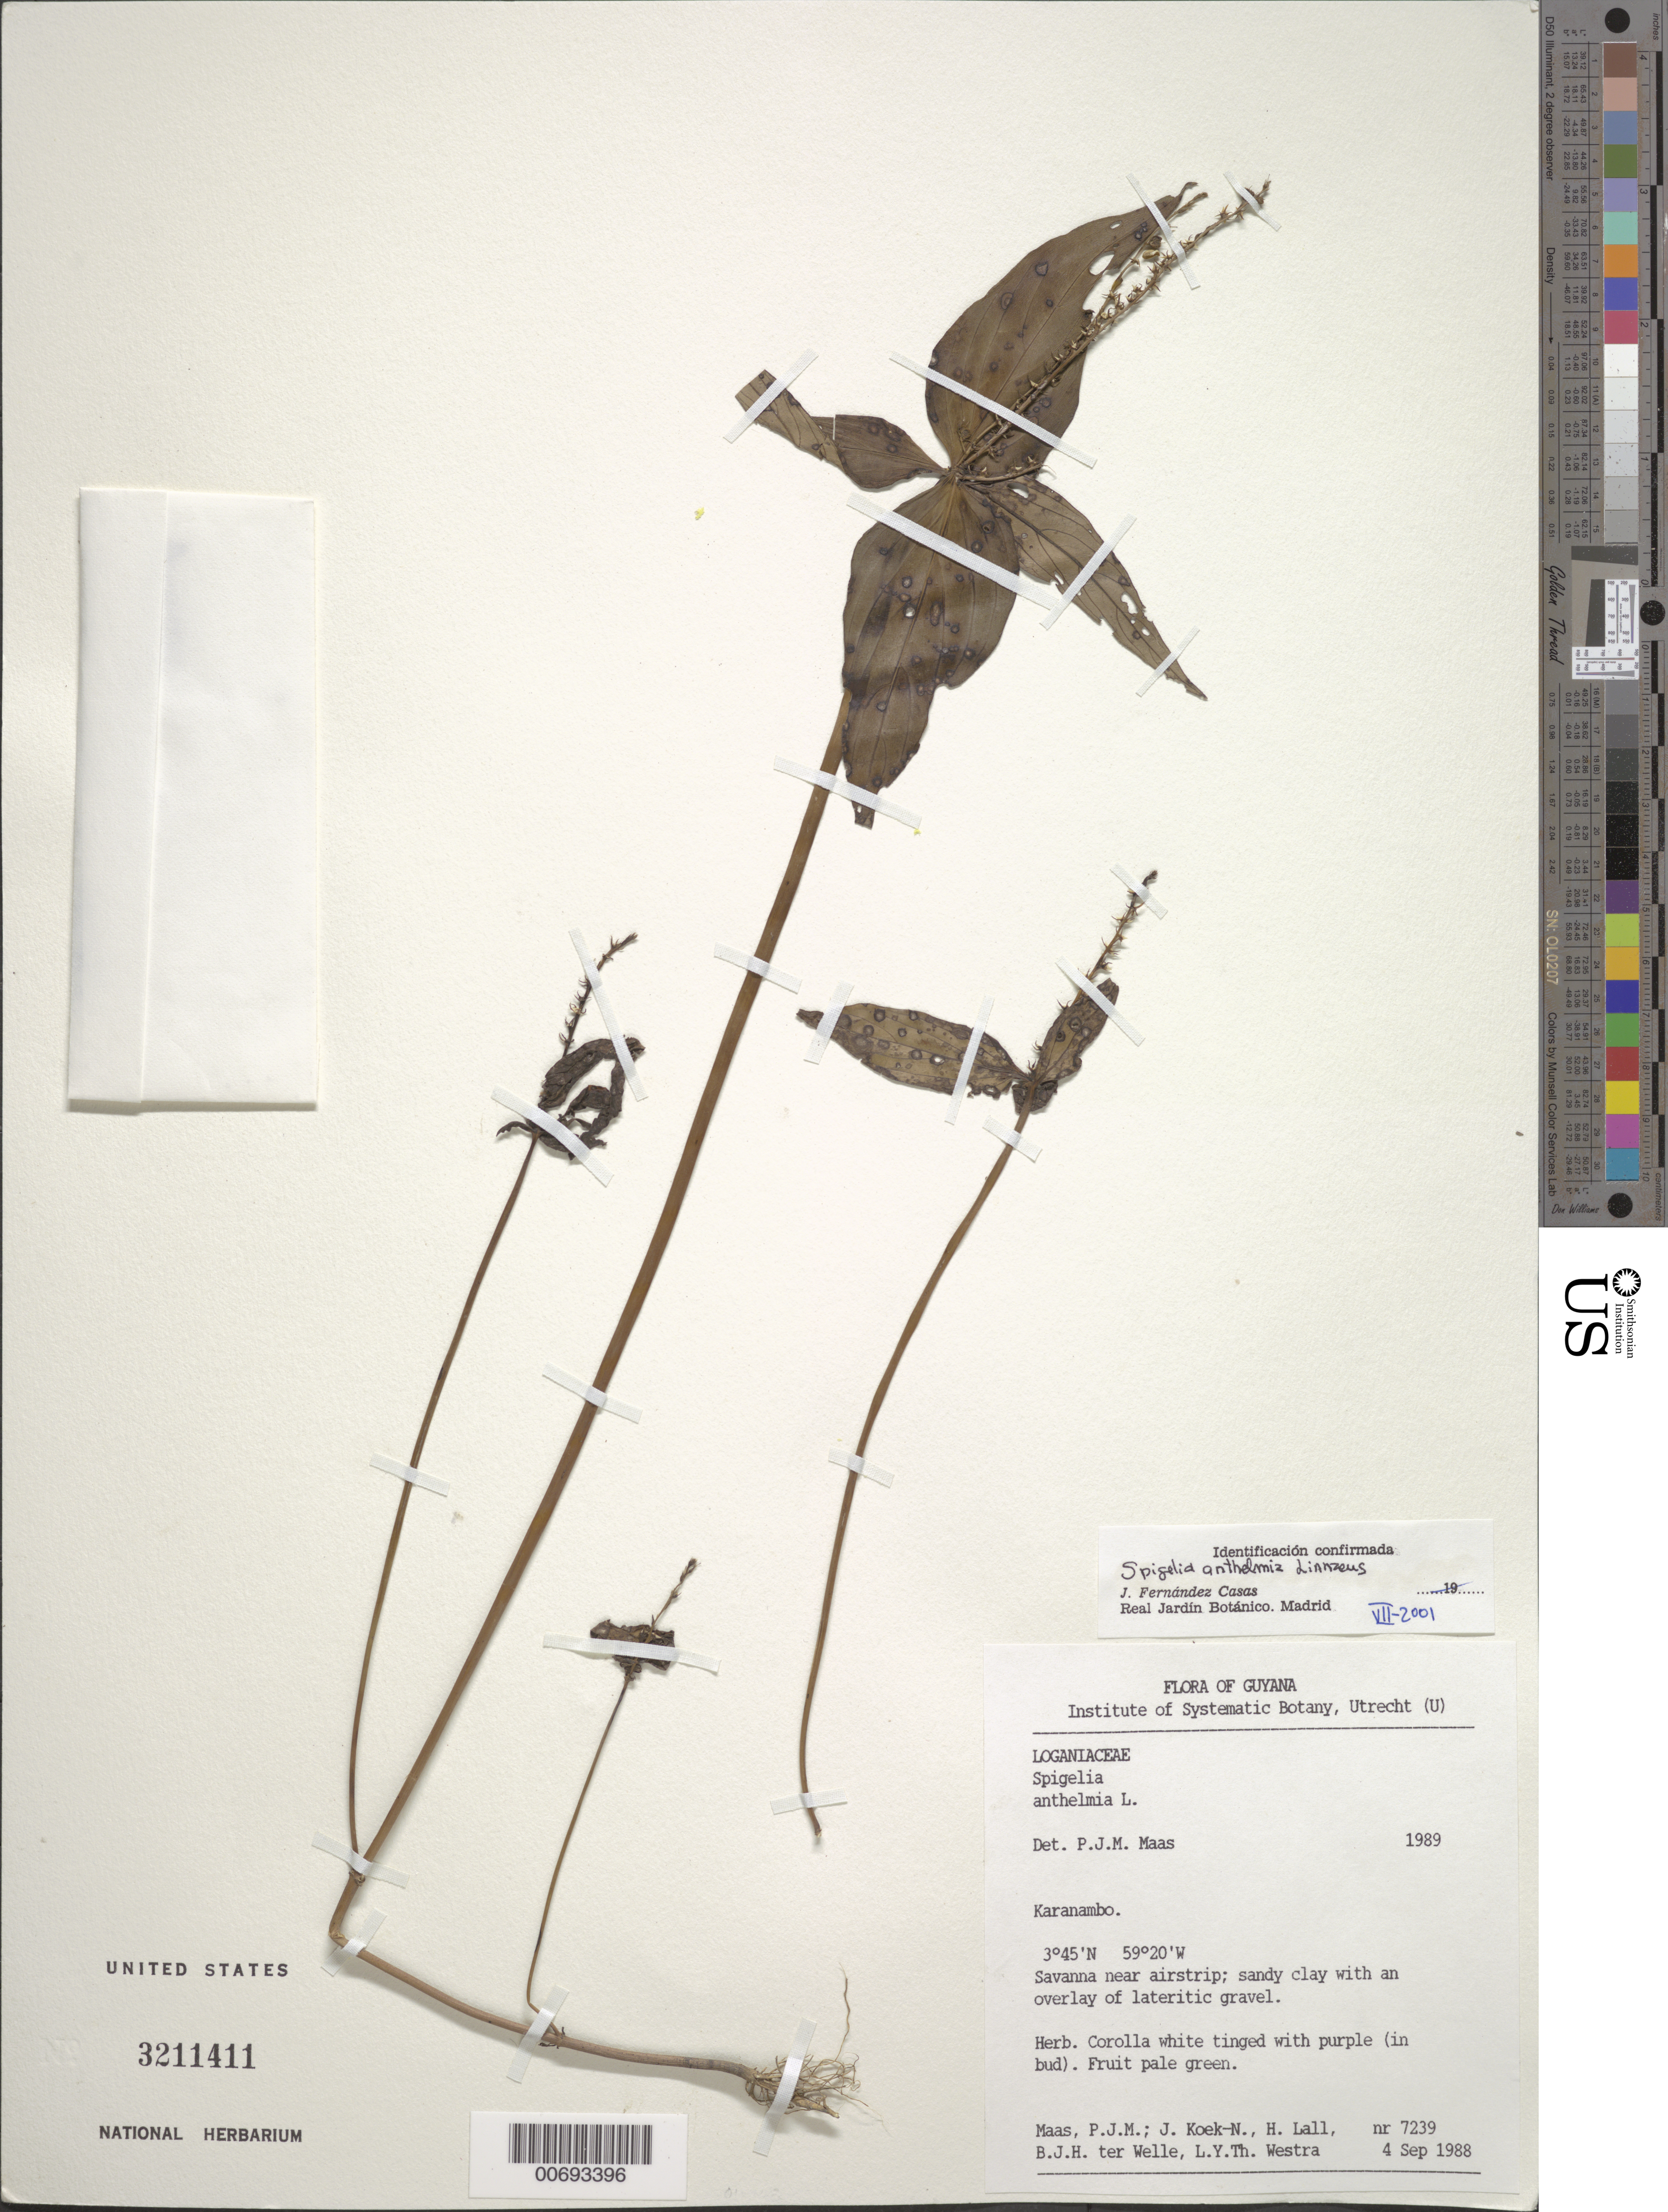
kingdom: Plantae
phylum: Tracheophyta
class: Magnoliopsida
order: Gentianales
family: Loganiaceae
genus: Spigelia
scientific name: Spigelia anthelmia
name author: L.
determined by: Fernández Casas, F. J.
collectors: P. Maas, J. Koek-Noorman, H. Lall, B. Welle & L. Y. T. Westra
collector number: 7239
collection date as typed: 4-Sep-88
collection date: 1988-09-04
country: Guyana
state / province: U. Takutu-U. Essequibo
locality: Karanambo, savanna near airstrip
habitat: Savanna, sandy clay with an overlay of lateitic gravel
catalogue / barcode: US 3211411